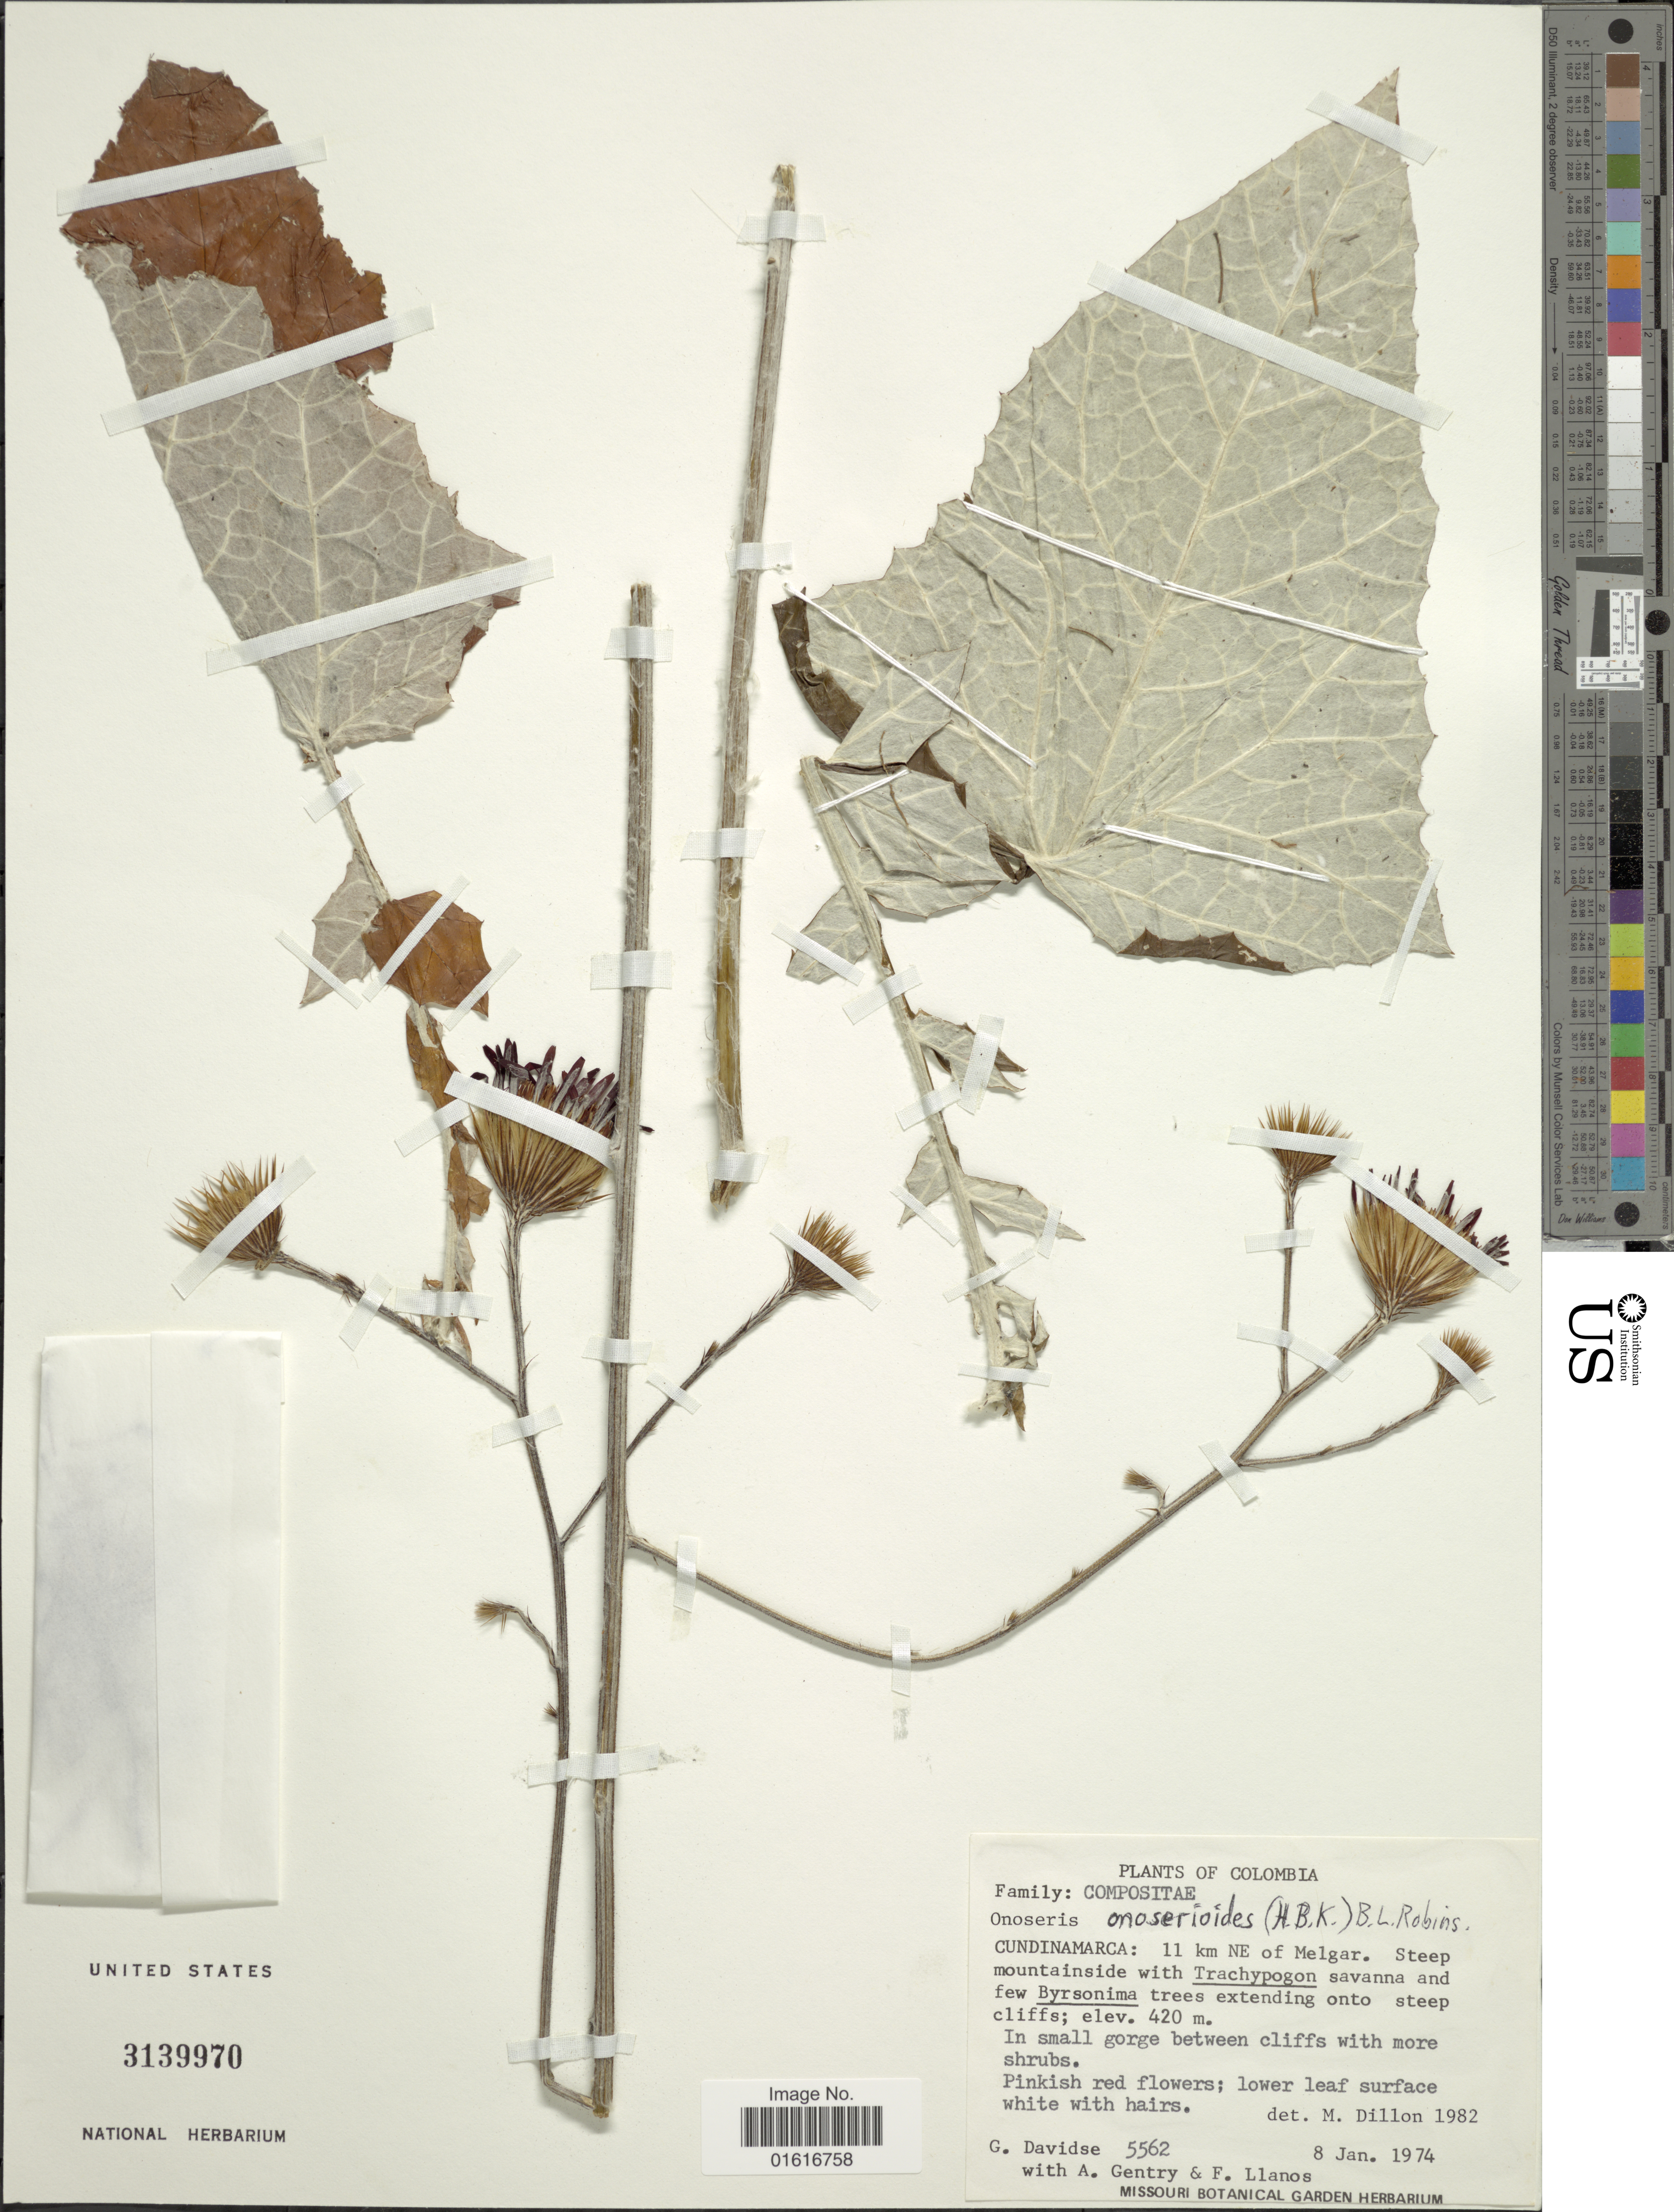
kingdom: Plantae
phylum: Tracheophyta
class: Magnoliopsida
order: Asterales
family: Asteraceae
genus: Onoseris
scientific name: Onoseris onoseroides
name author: (Kunth) B.L. Rob.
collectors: G. Davidse, A. H. Gentry & F. Llanos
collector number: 5562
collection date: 1974-01-08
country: Colombia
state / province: Cundinamarca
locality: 11 km NE of Melgar.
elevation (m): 420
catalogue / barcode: US 3139970